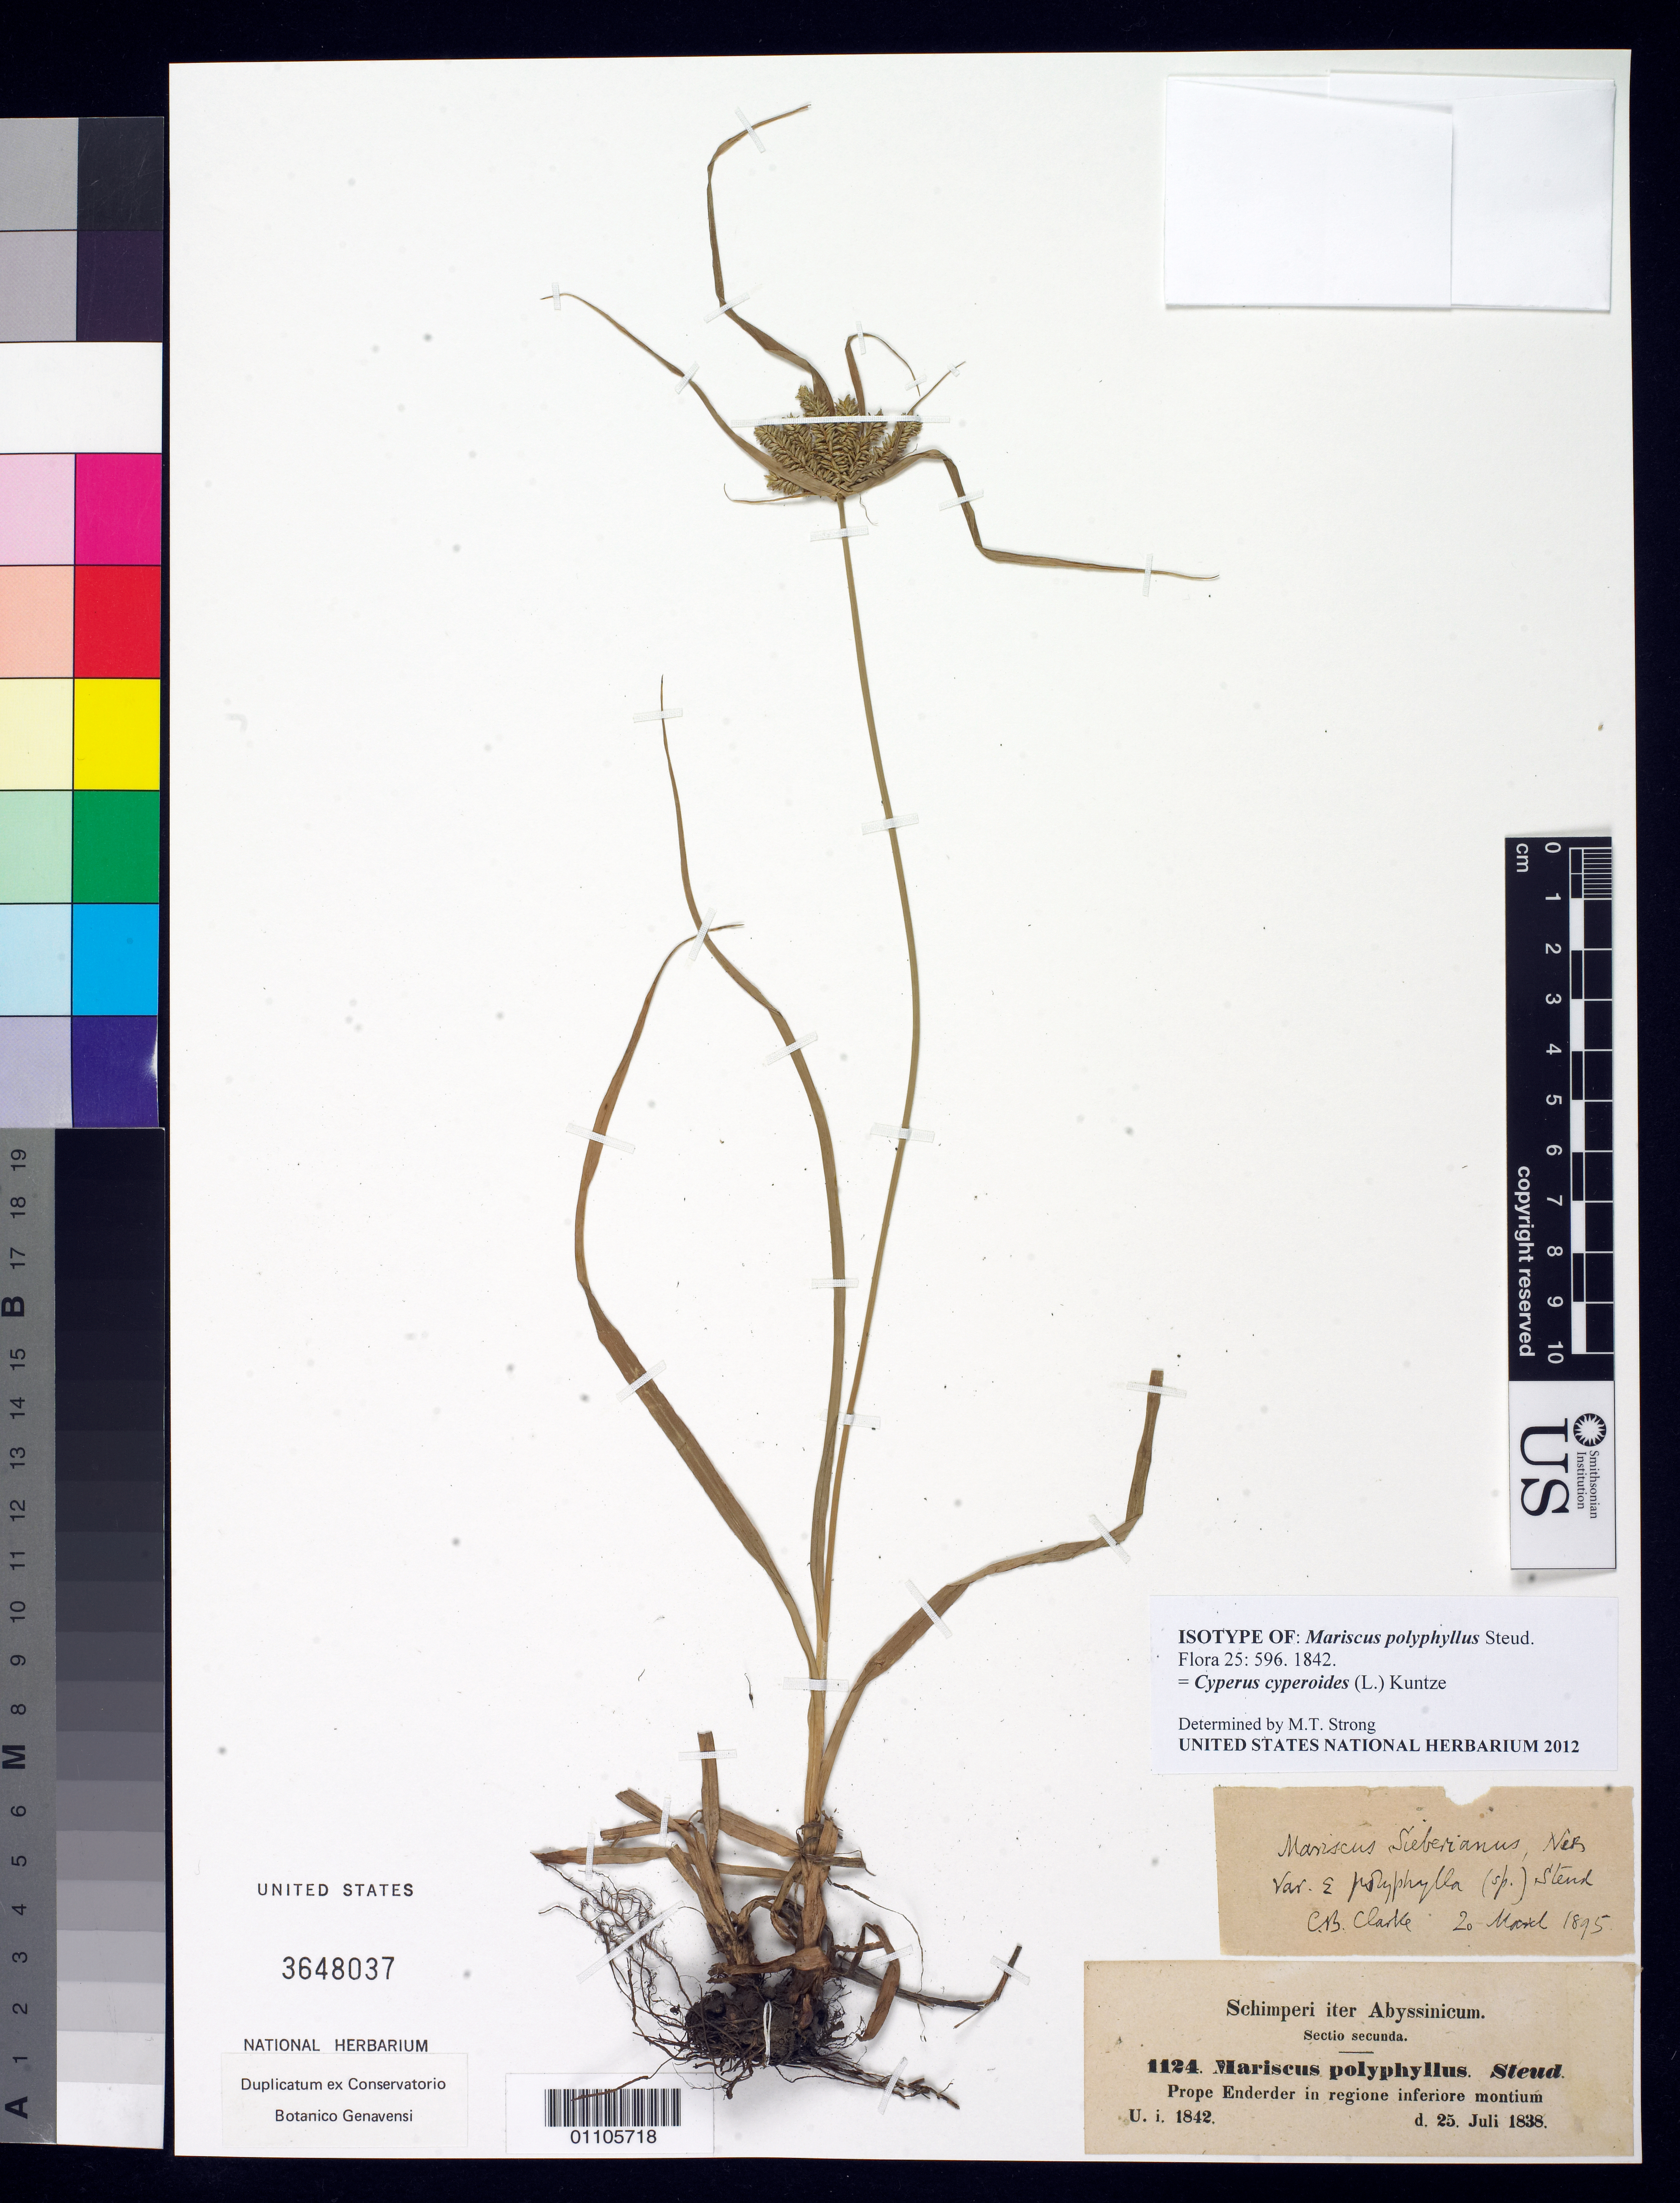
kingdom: Plantae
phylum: Tracheophyta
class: Liliopsida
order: Poales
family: Cyperaceae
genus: Mariscus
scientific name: Mariscus polyphyllus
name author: Steud.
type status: Isotype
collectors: G. W. Schimper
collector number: II 1124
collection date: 1838-07-25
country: Ethiopia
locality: "Abyssinia", prope Enderder in regione inferiore montium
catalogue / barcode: US 3648037